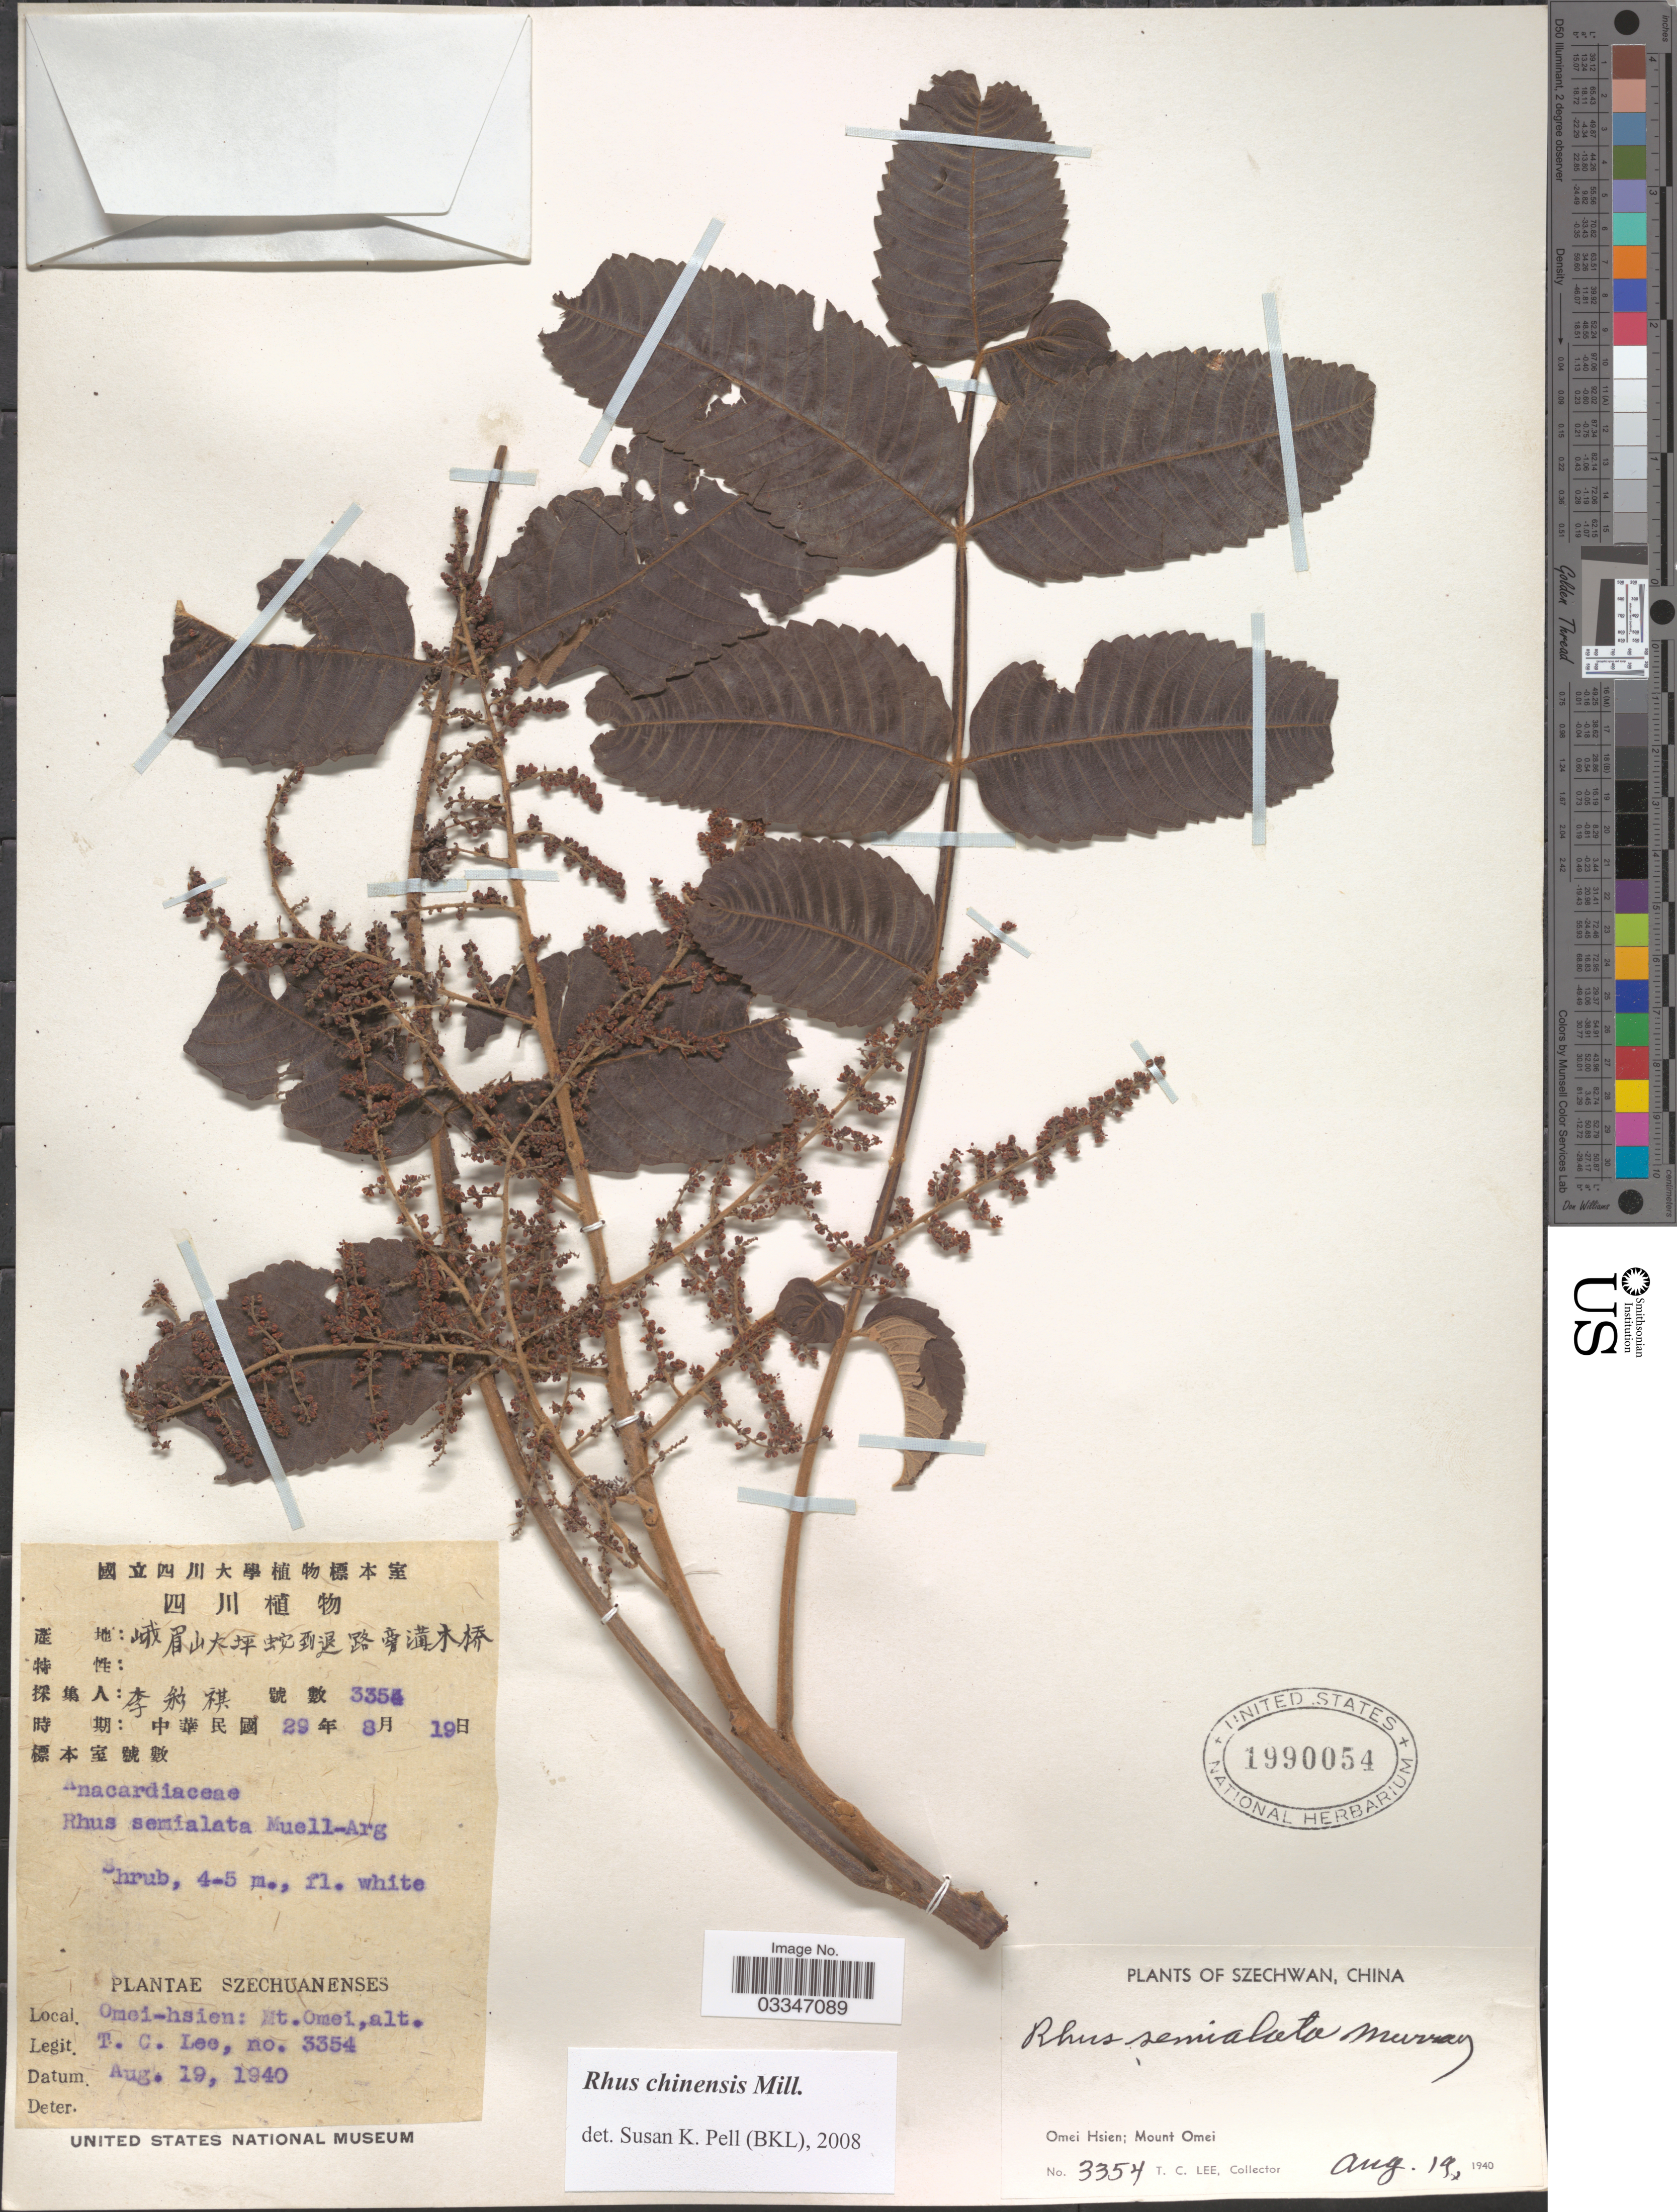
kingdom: Plantae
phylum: Tracheophyta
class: Magnoliopsida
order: Sapindales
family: Anacardiaceae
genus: Rhus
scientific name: Rhus chinensis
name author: Mill.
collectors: T. Lee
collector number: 3354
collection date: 1940-08-19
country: China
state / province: Sichuan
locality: Szechwan. Omei Hsien; Mount Omei.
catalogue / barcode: US 1990054